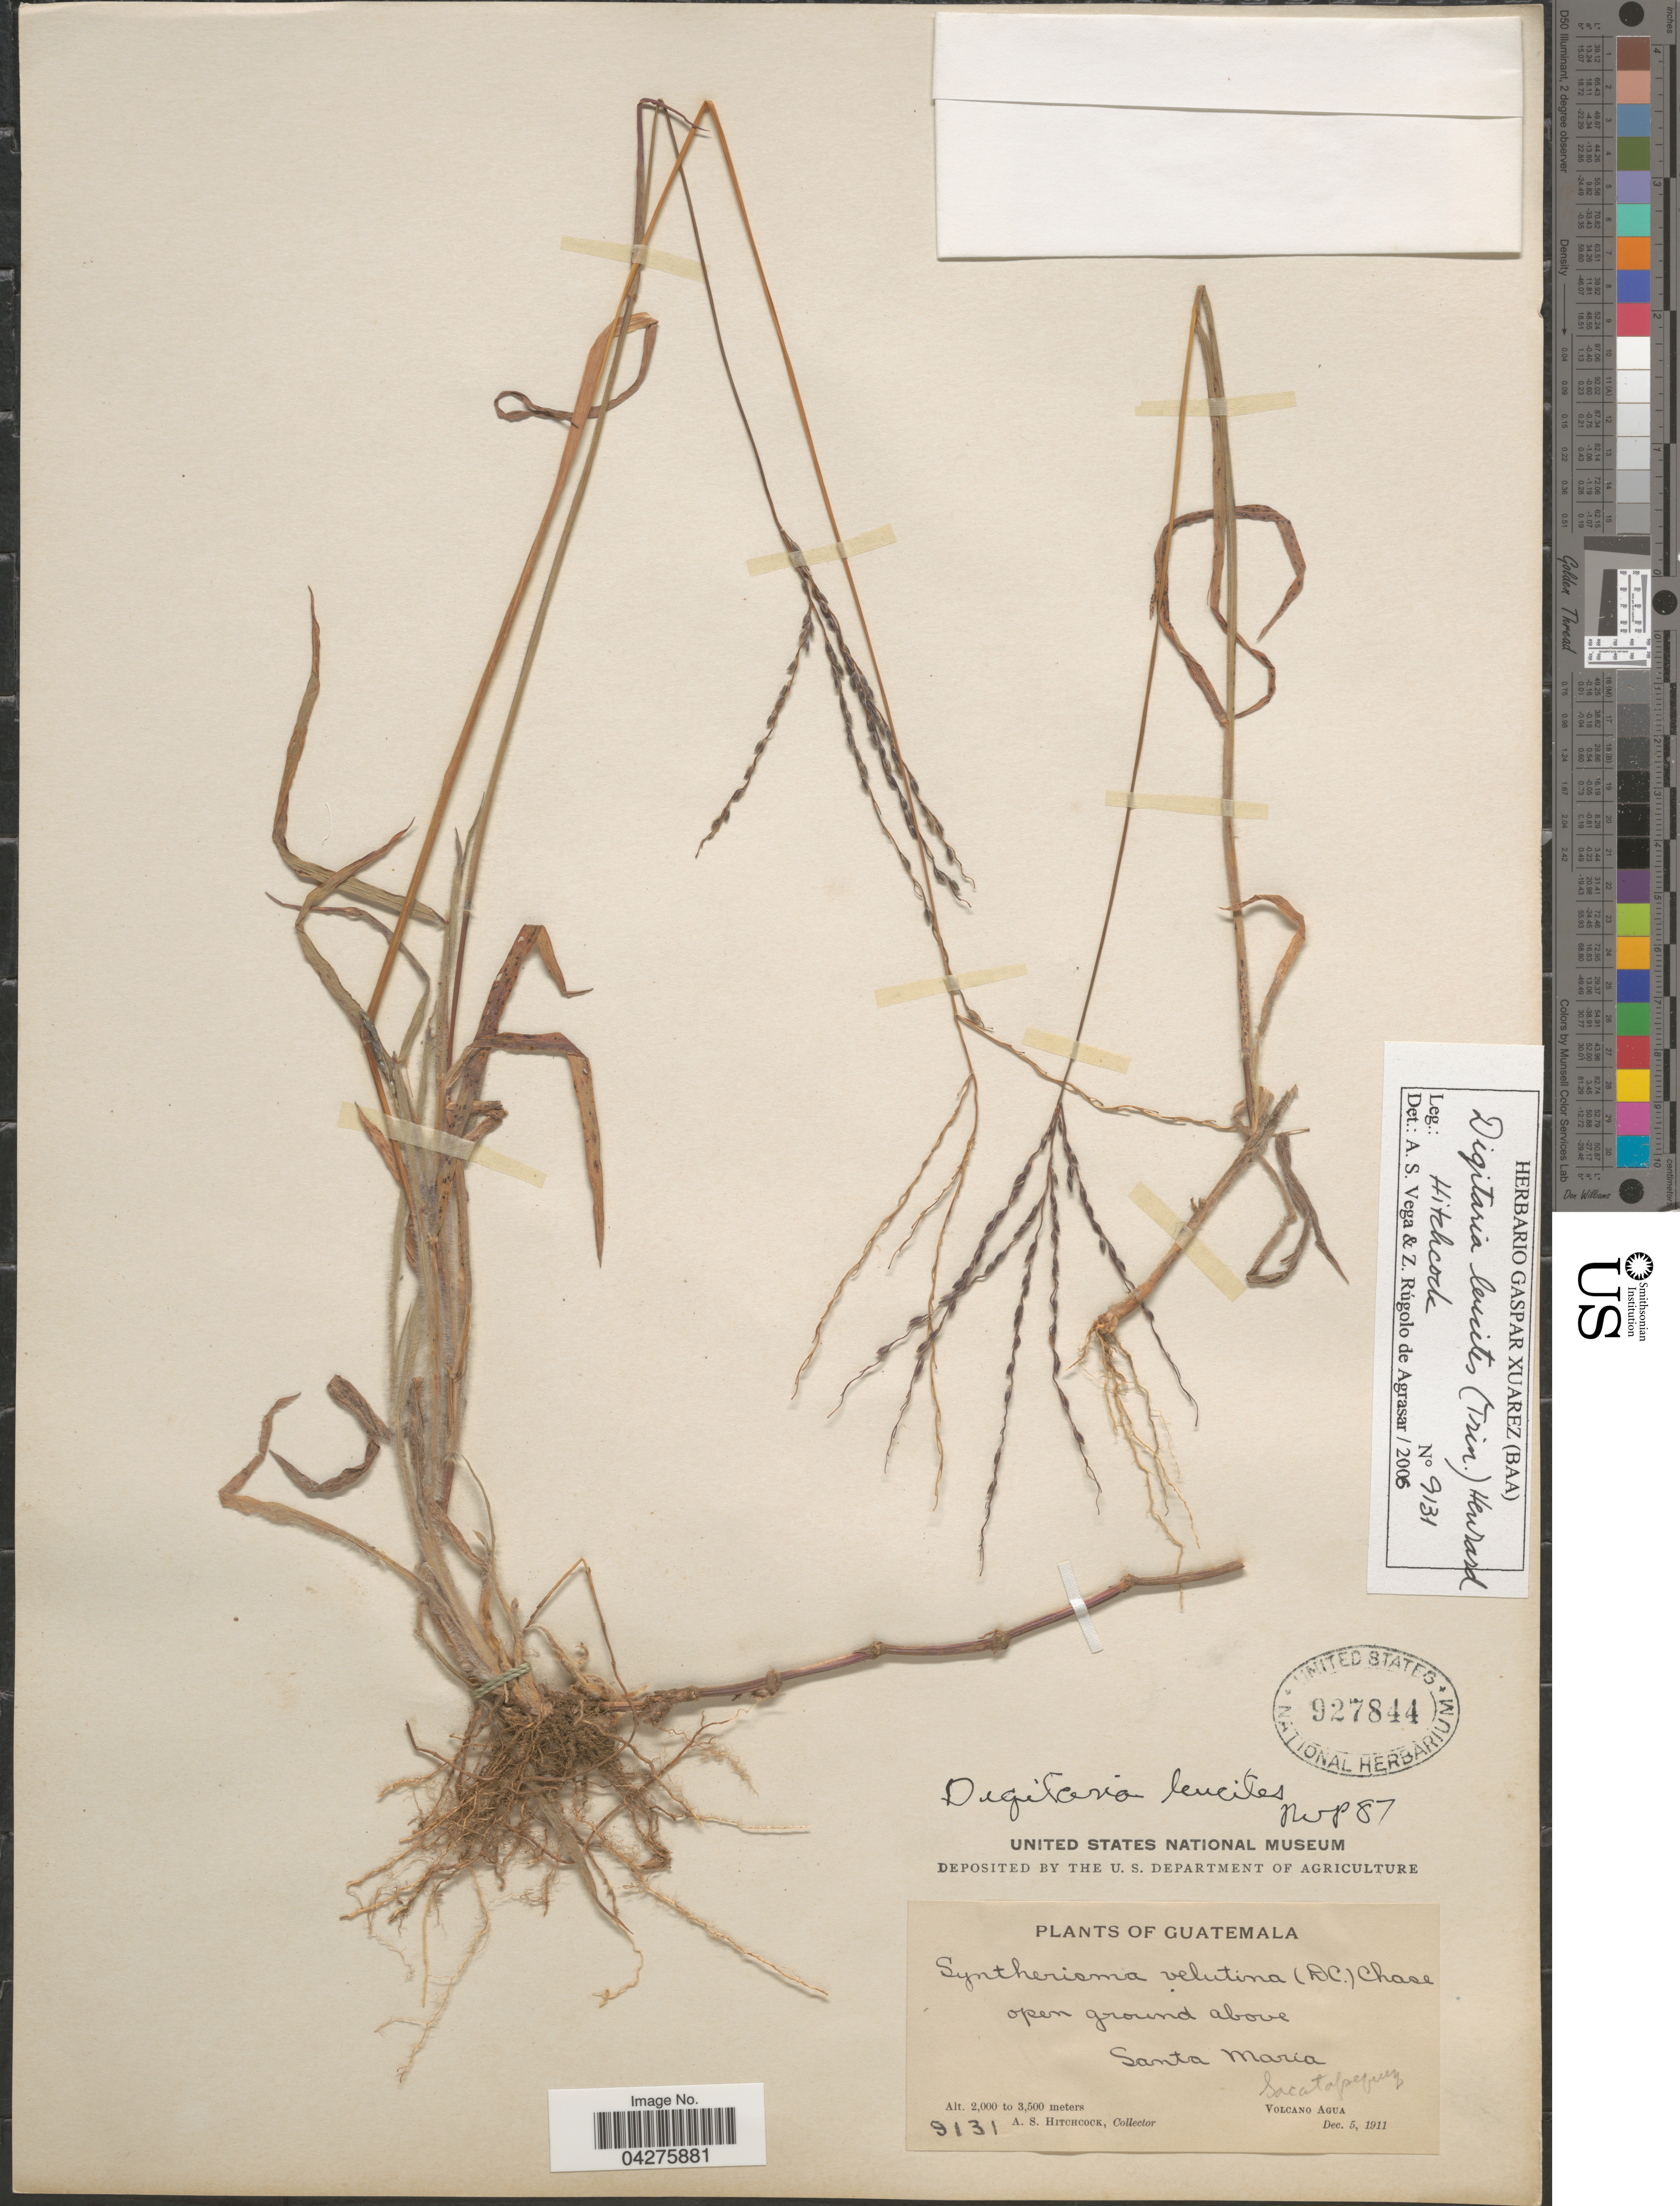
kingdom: Plantae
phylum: Tracheophyta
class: Liliopsida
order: Poales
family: Poaceae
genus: Digitaria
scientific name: Digitaria leucites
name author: (Trin.) Henr.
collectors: A. S. Hitchcock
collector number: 9131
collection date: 1911-12-05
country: Guatemala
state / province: Sacatepequez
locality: Open ground above Santa Maria. Volcano Agua.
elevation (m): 2000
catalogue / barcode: US 927844